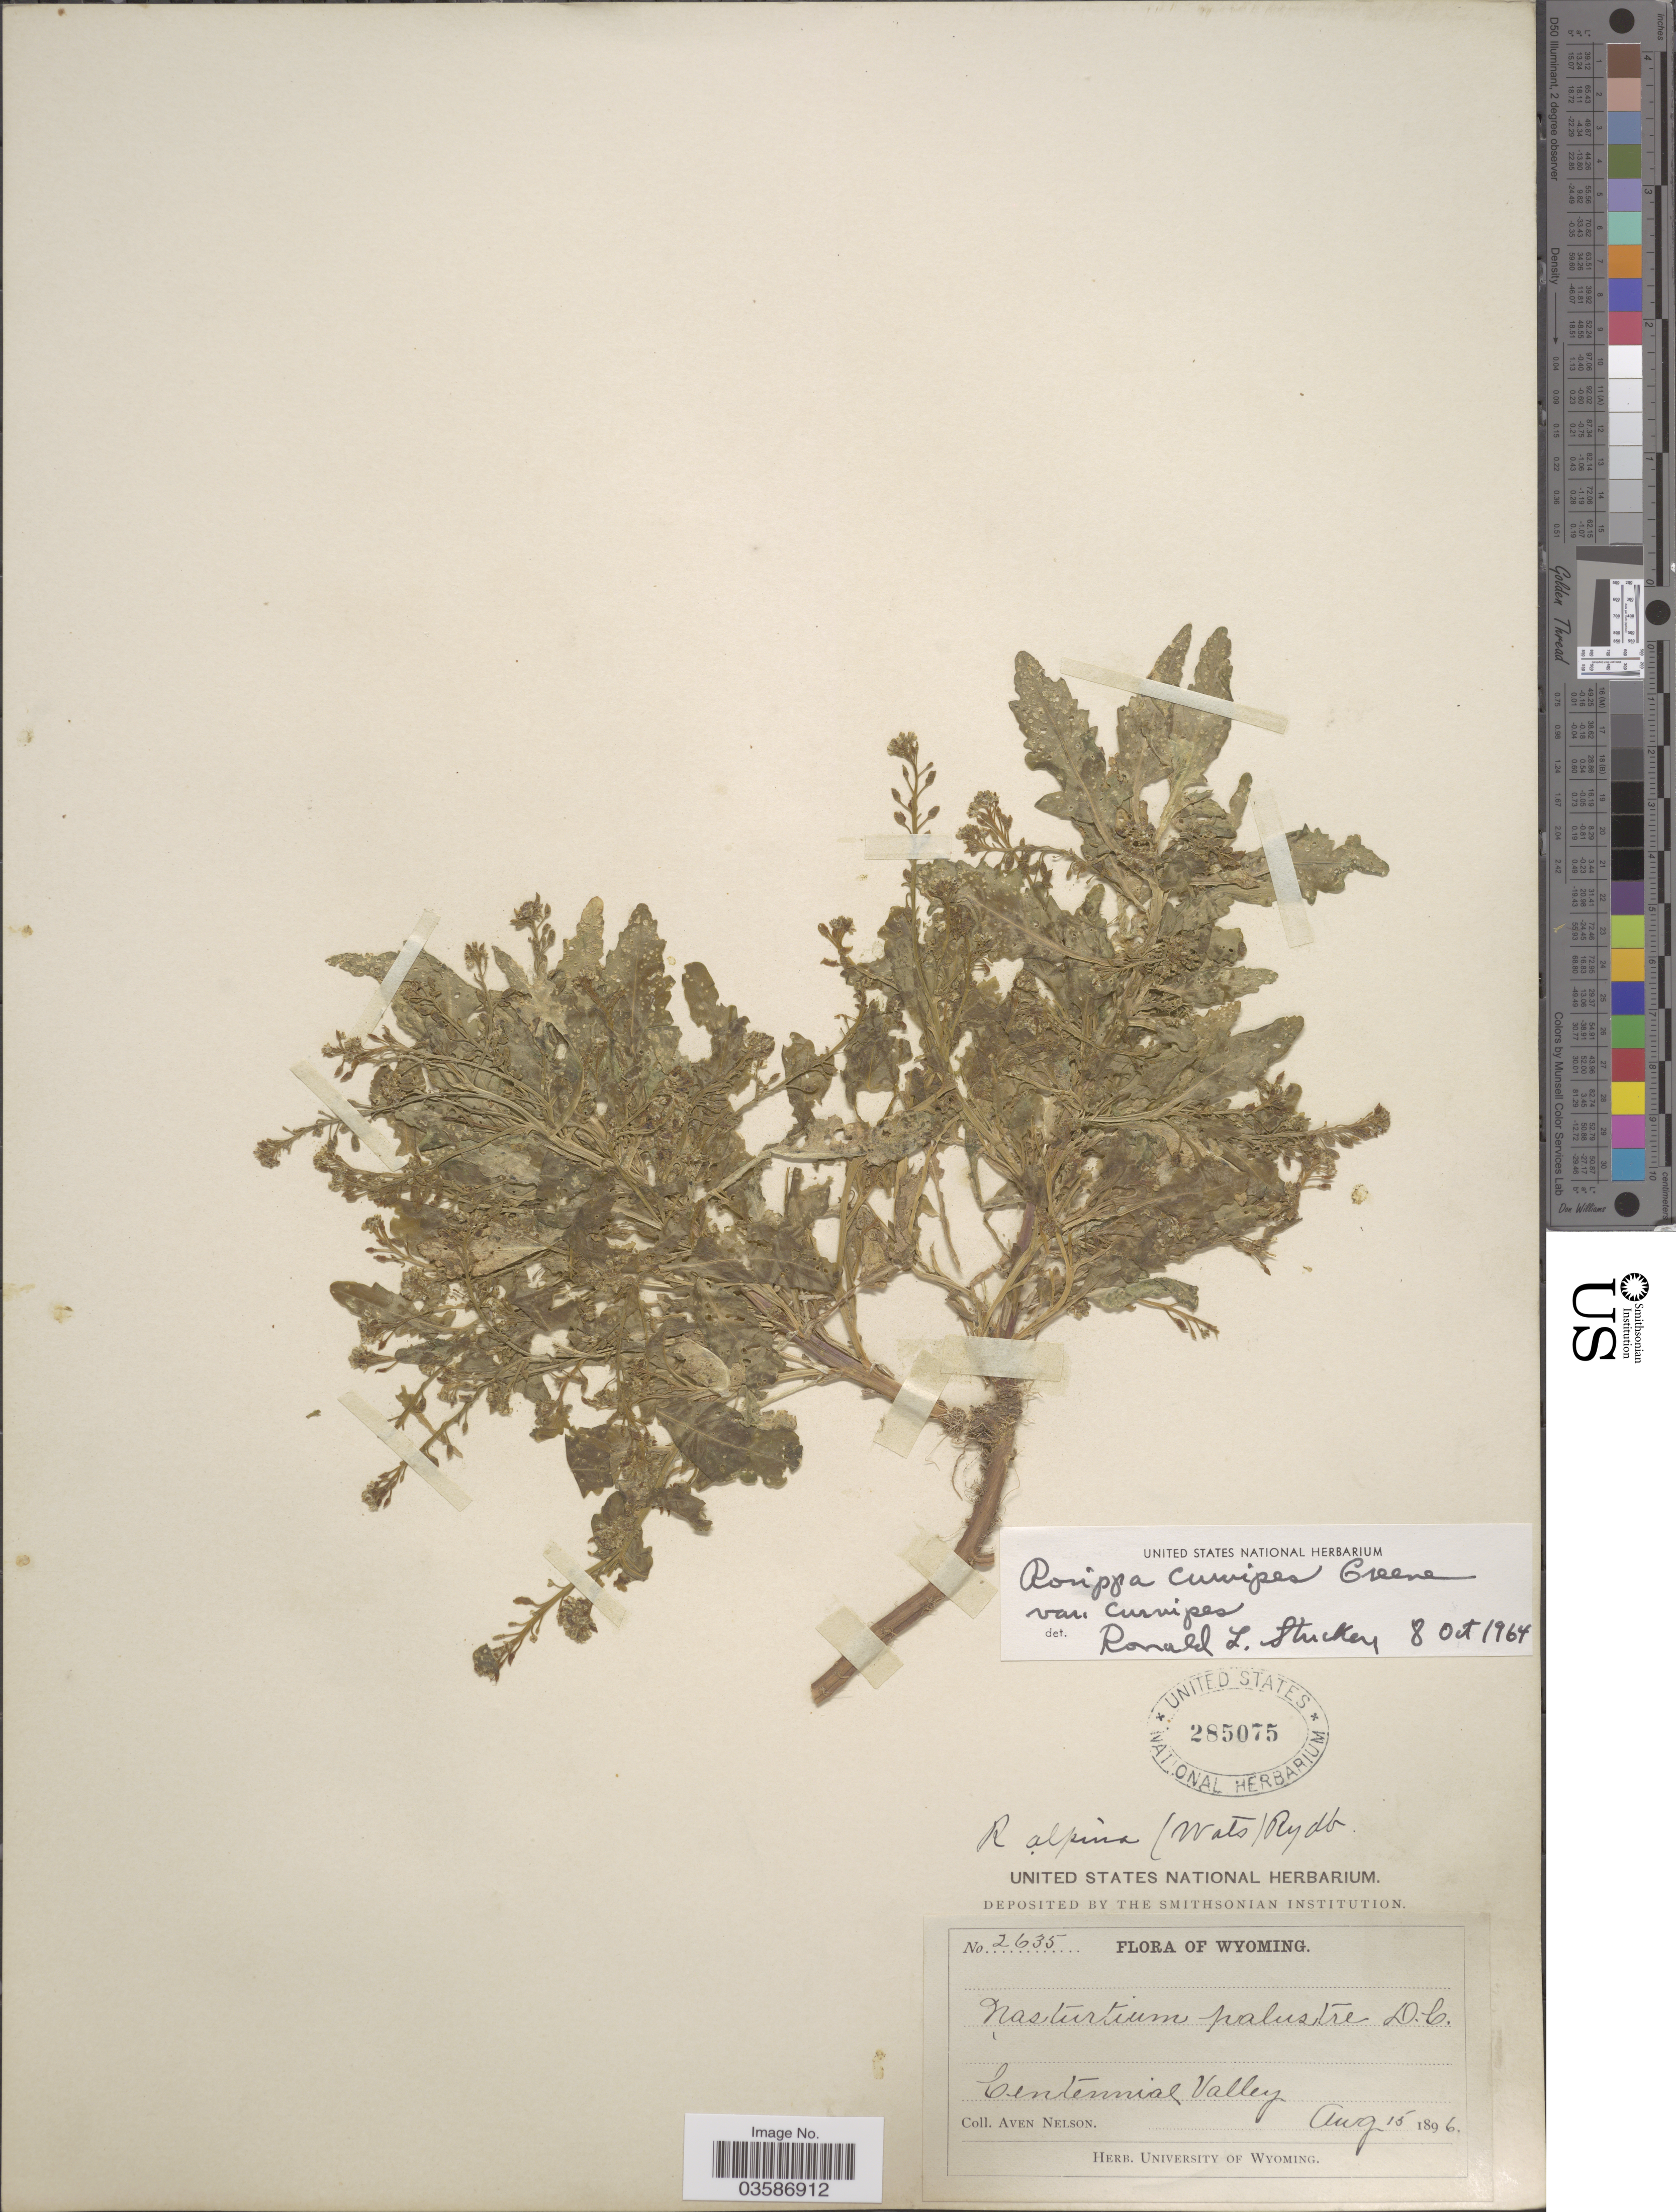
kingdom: Plantae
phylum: Tracheophyta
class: Magnoliopsida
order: Brassicales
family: Brassicaceae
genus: Rorippa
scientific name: Rorippa curvipes var. curvipes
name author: Greene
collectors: A. Nelson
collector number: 2635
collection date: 1896-08-15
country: United States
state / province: Wyoming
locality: Centennial Valley.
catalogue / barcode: US 285075